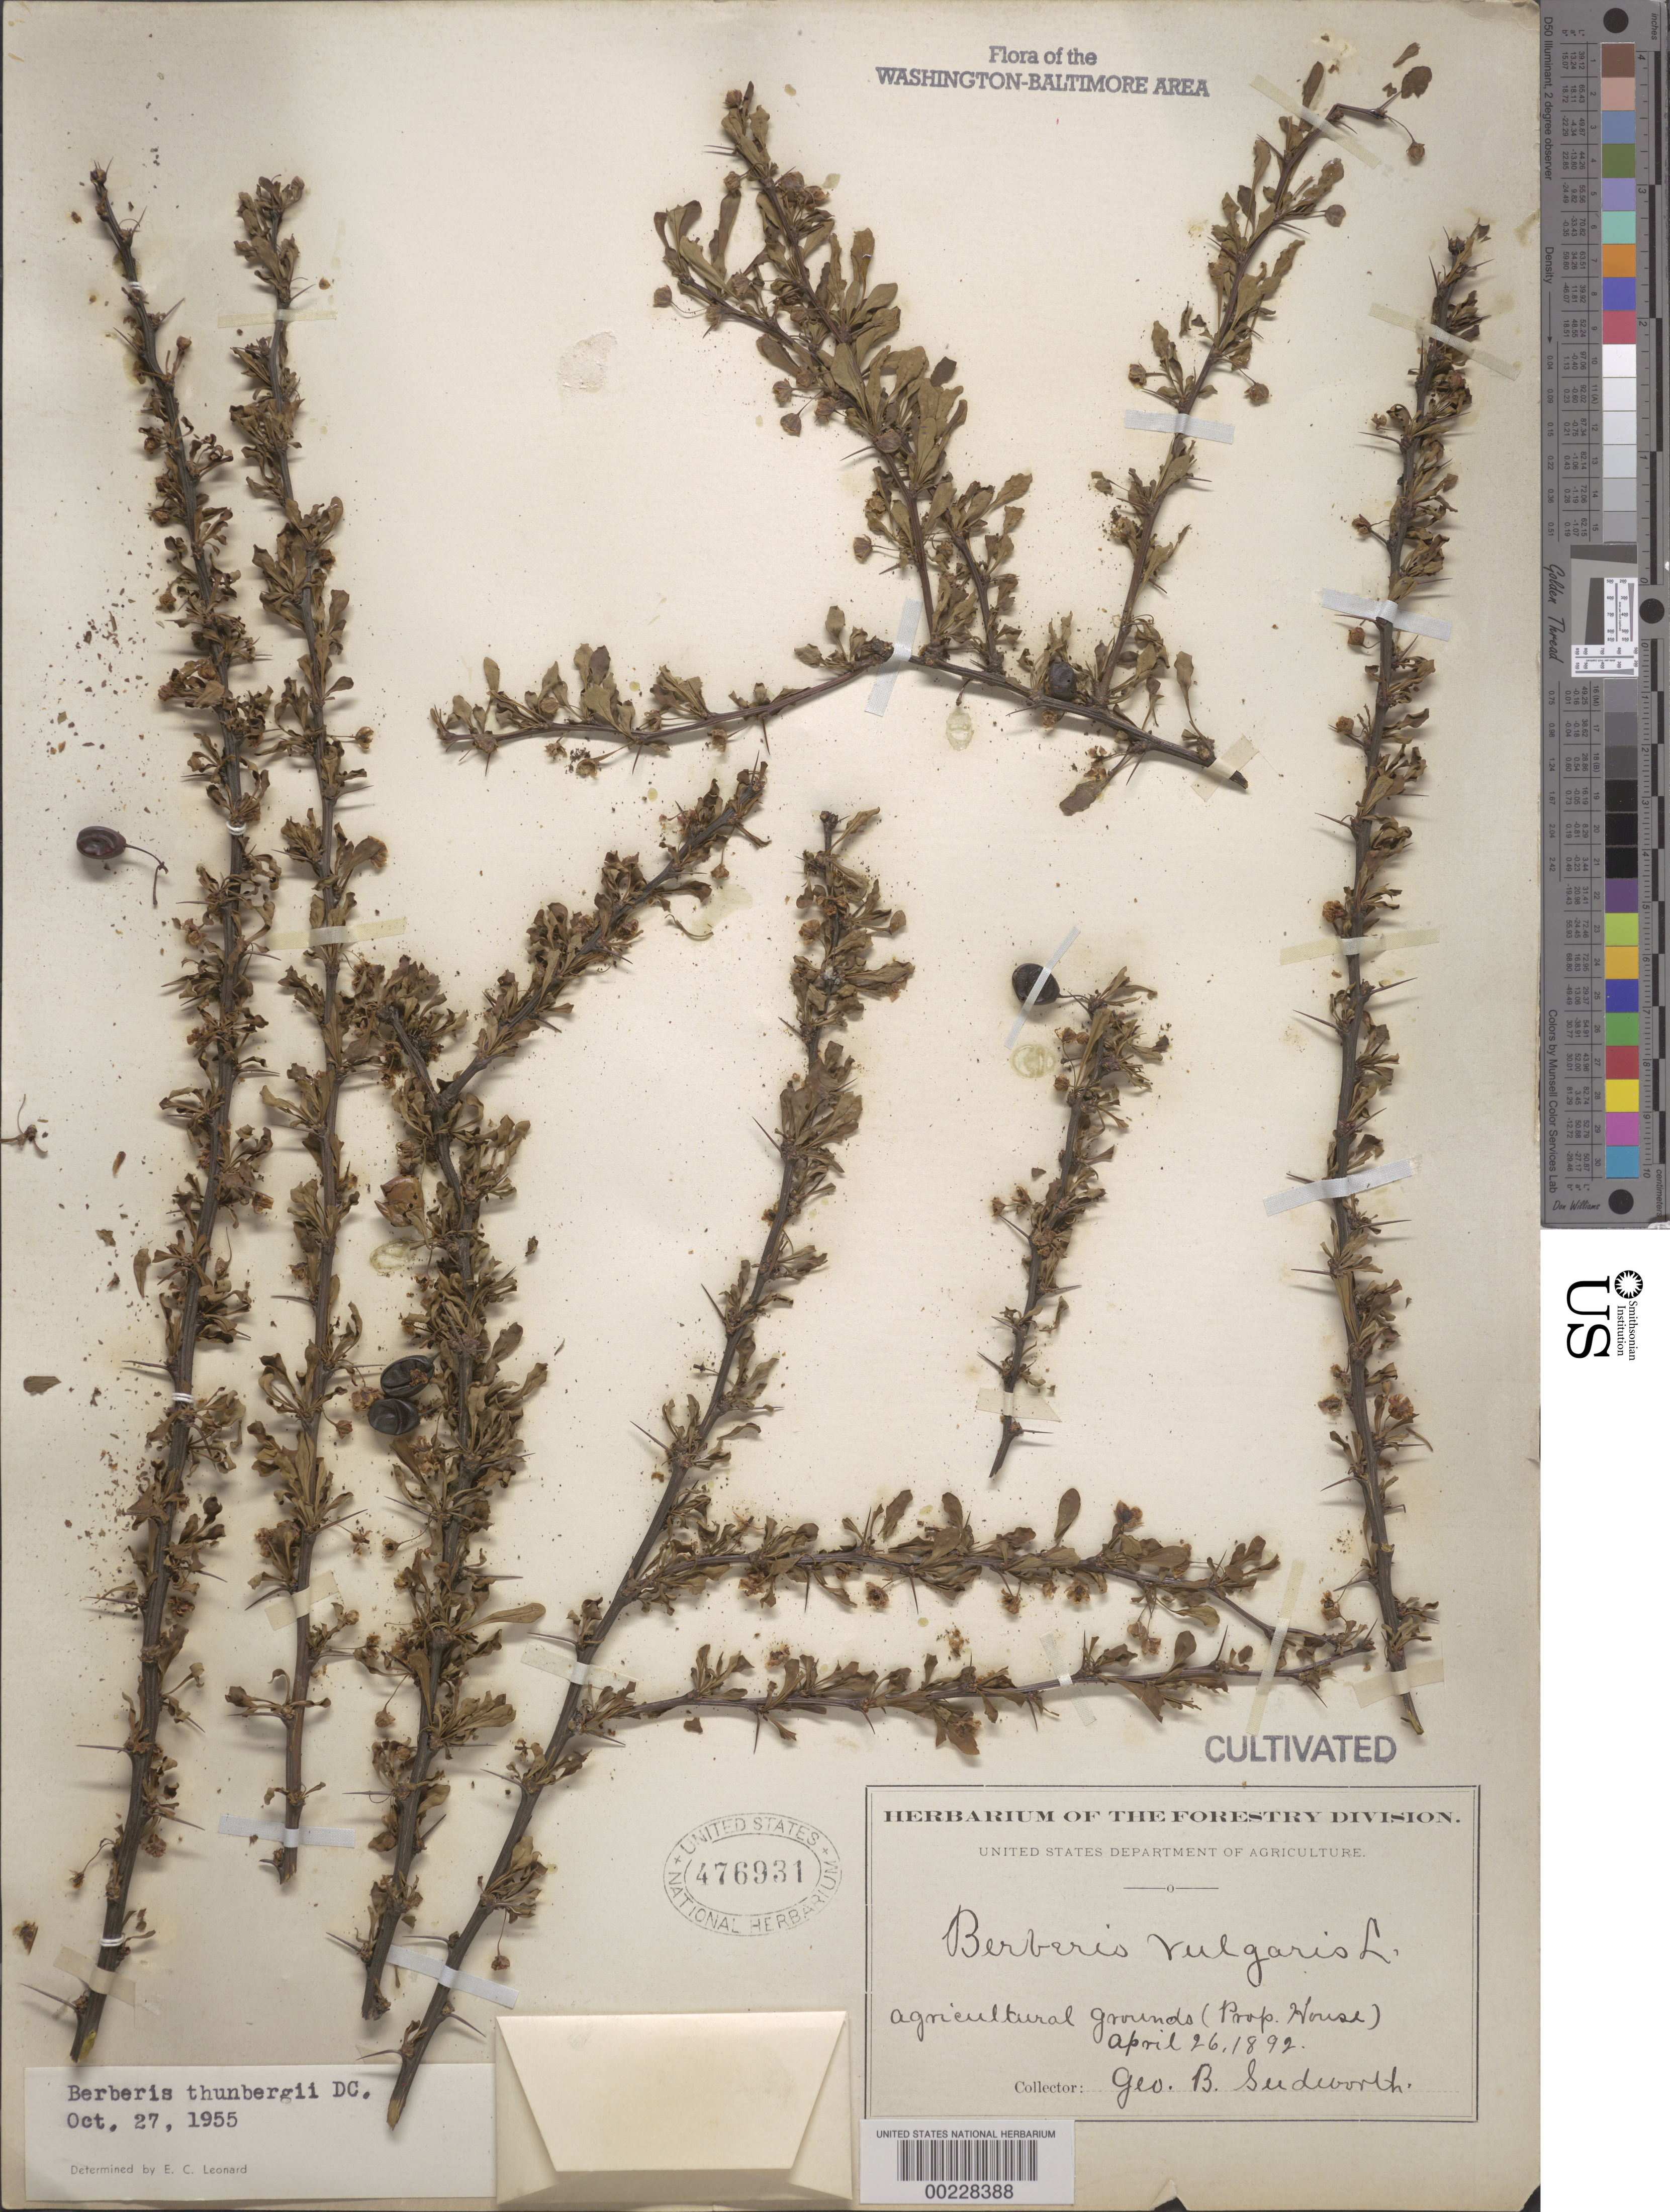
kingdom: Plantae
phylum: Tracheophyta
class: Magnoliopsida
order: Ranunculales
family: Berberidaceae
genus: Berberis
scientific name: Berberis thunbergii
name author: DC.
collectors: G. B. Sudworth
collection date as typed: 26 Apr 1892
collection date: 1892-04-26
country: United States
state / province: District of Columbia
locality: Agricultural grounds (prop. House)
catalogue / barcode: US 476931